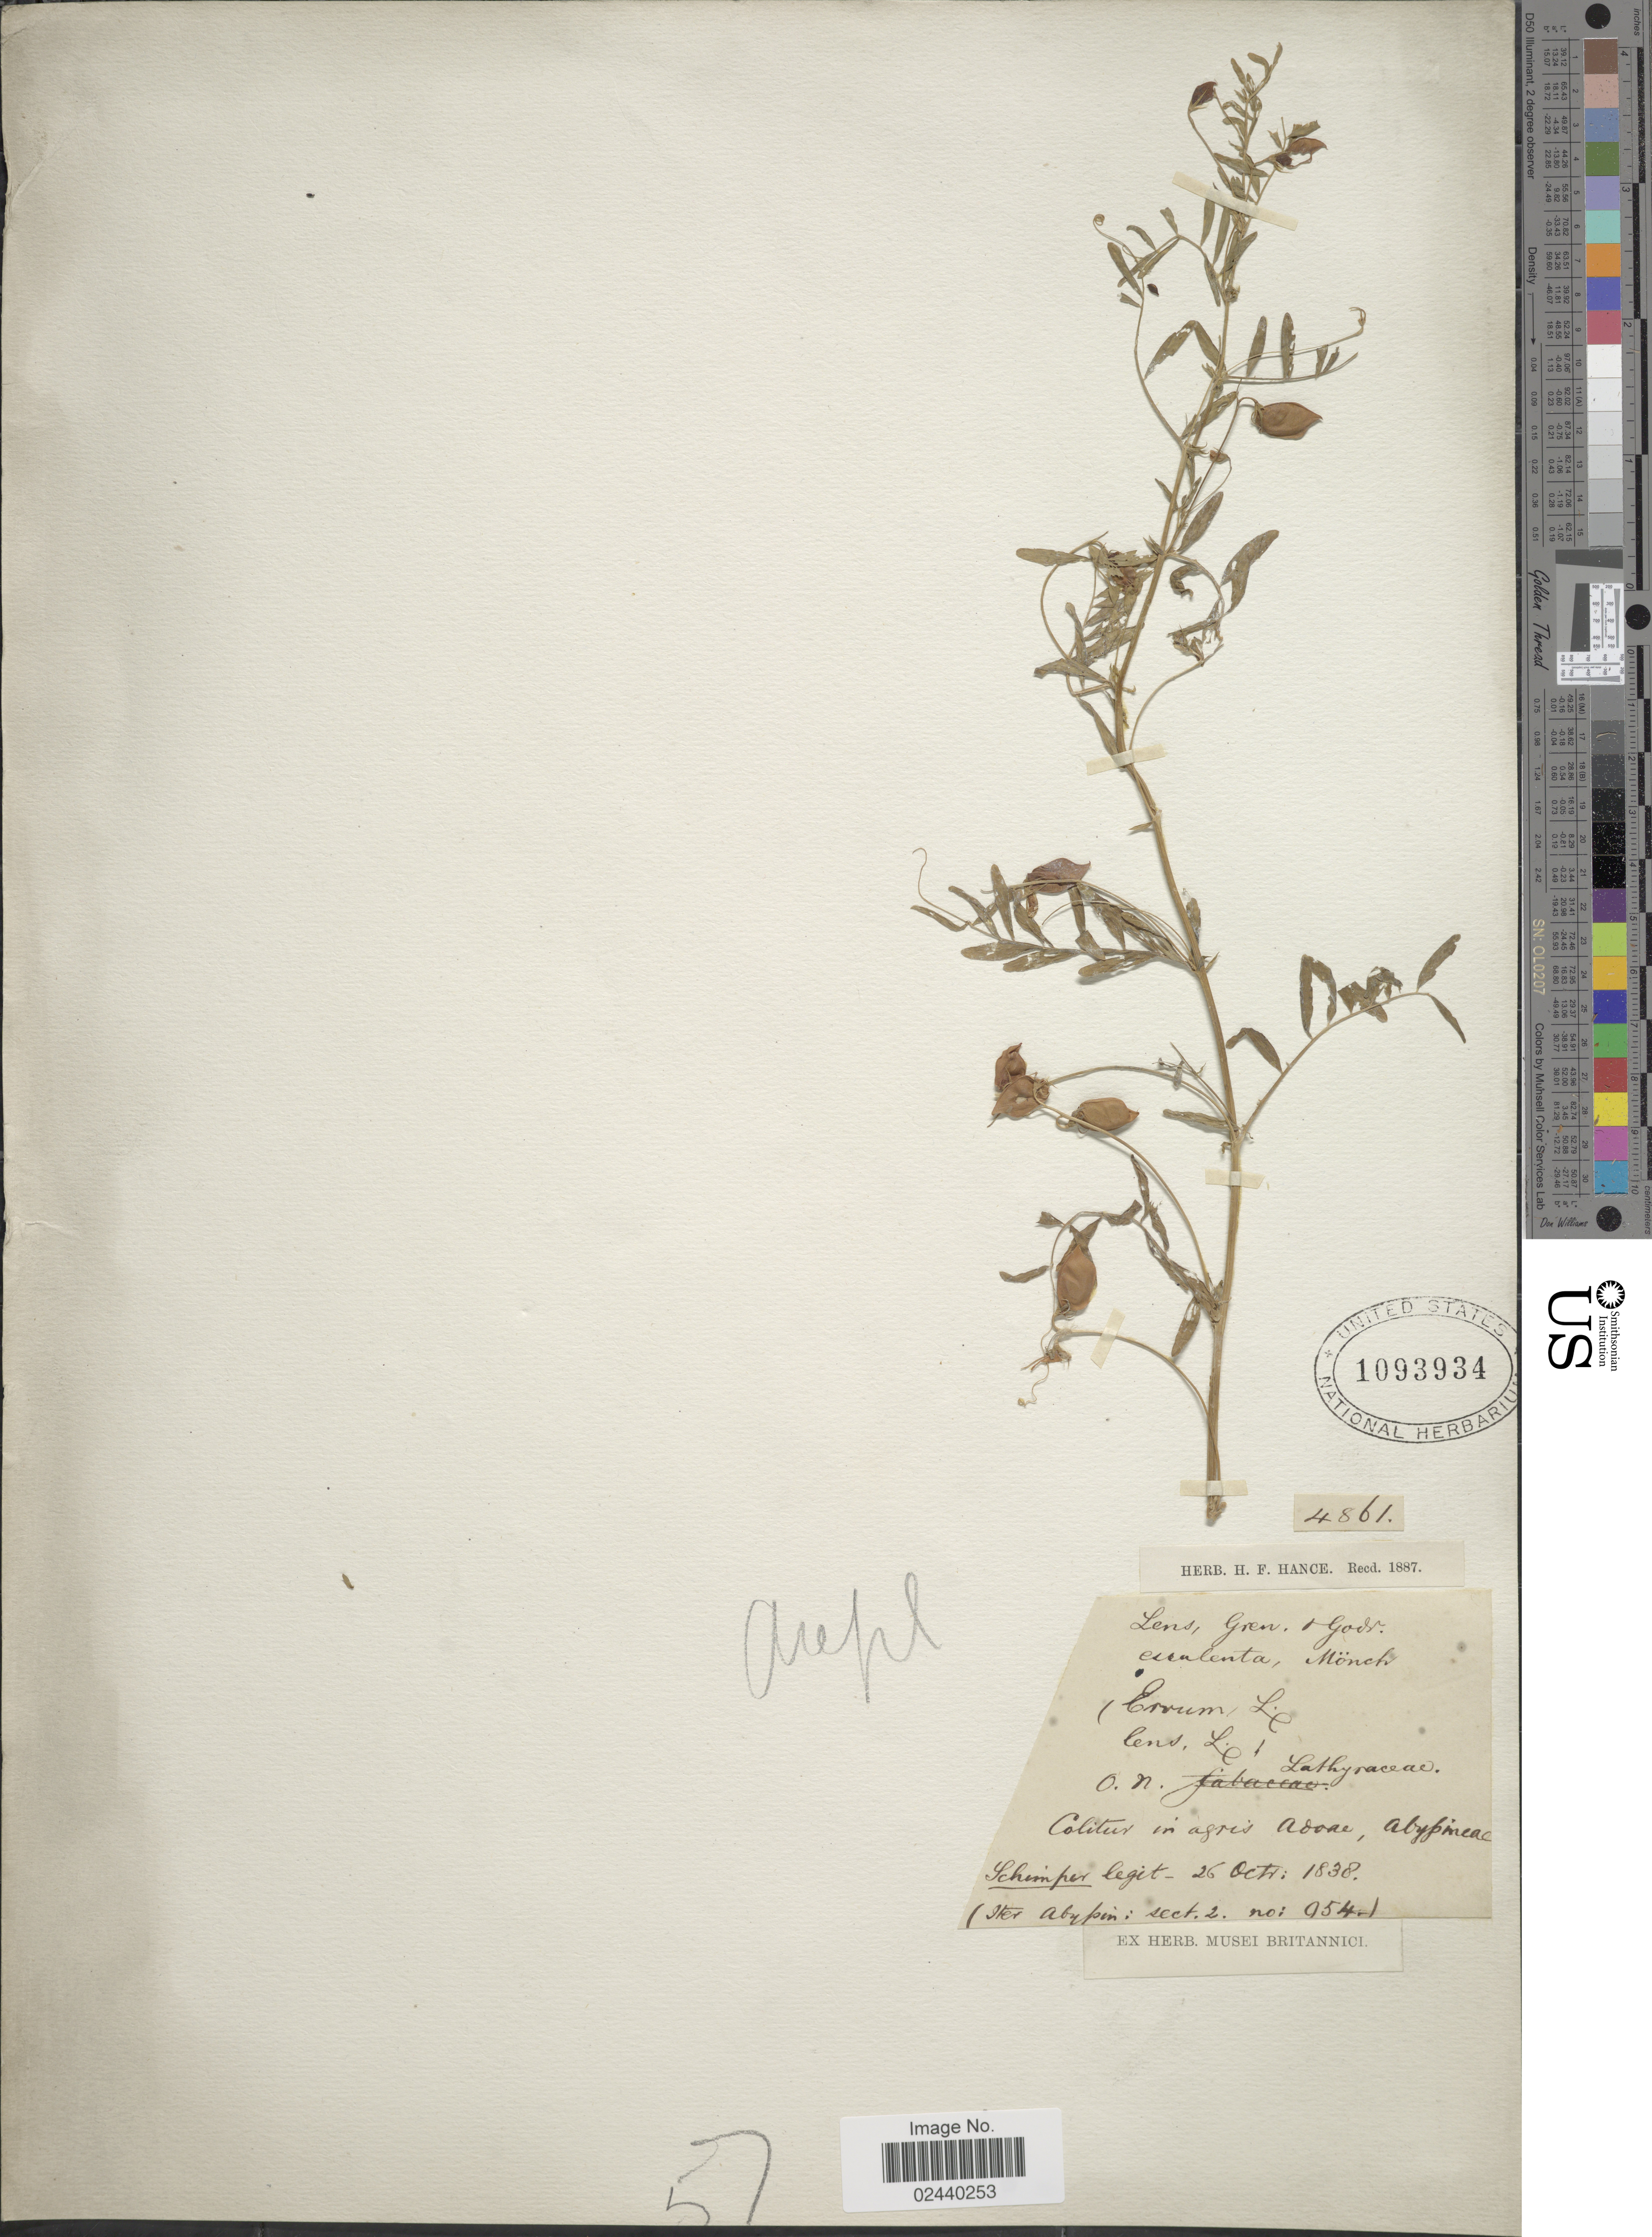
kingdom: Plantae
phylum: Tracheophyta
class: Magnoliopsida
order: Fabales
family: Fabaceae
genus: Vicia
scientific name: Vicia lens subsp. lens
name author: (L.) Coss. & Germ.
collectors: -. Schimper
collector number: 954?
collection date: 1838-10-26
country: Eritrea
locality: Colitur in agris Advae, Abyssinea [interpreted] [unsure placement], Iter Abyssin [interpreted].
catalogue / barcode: US 1093934